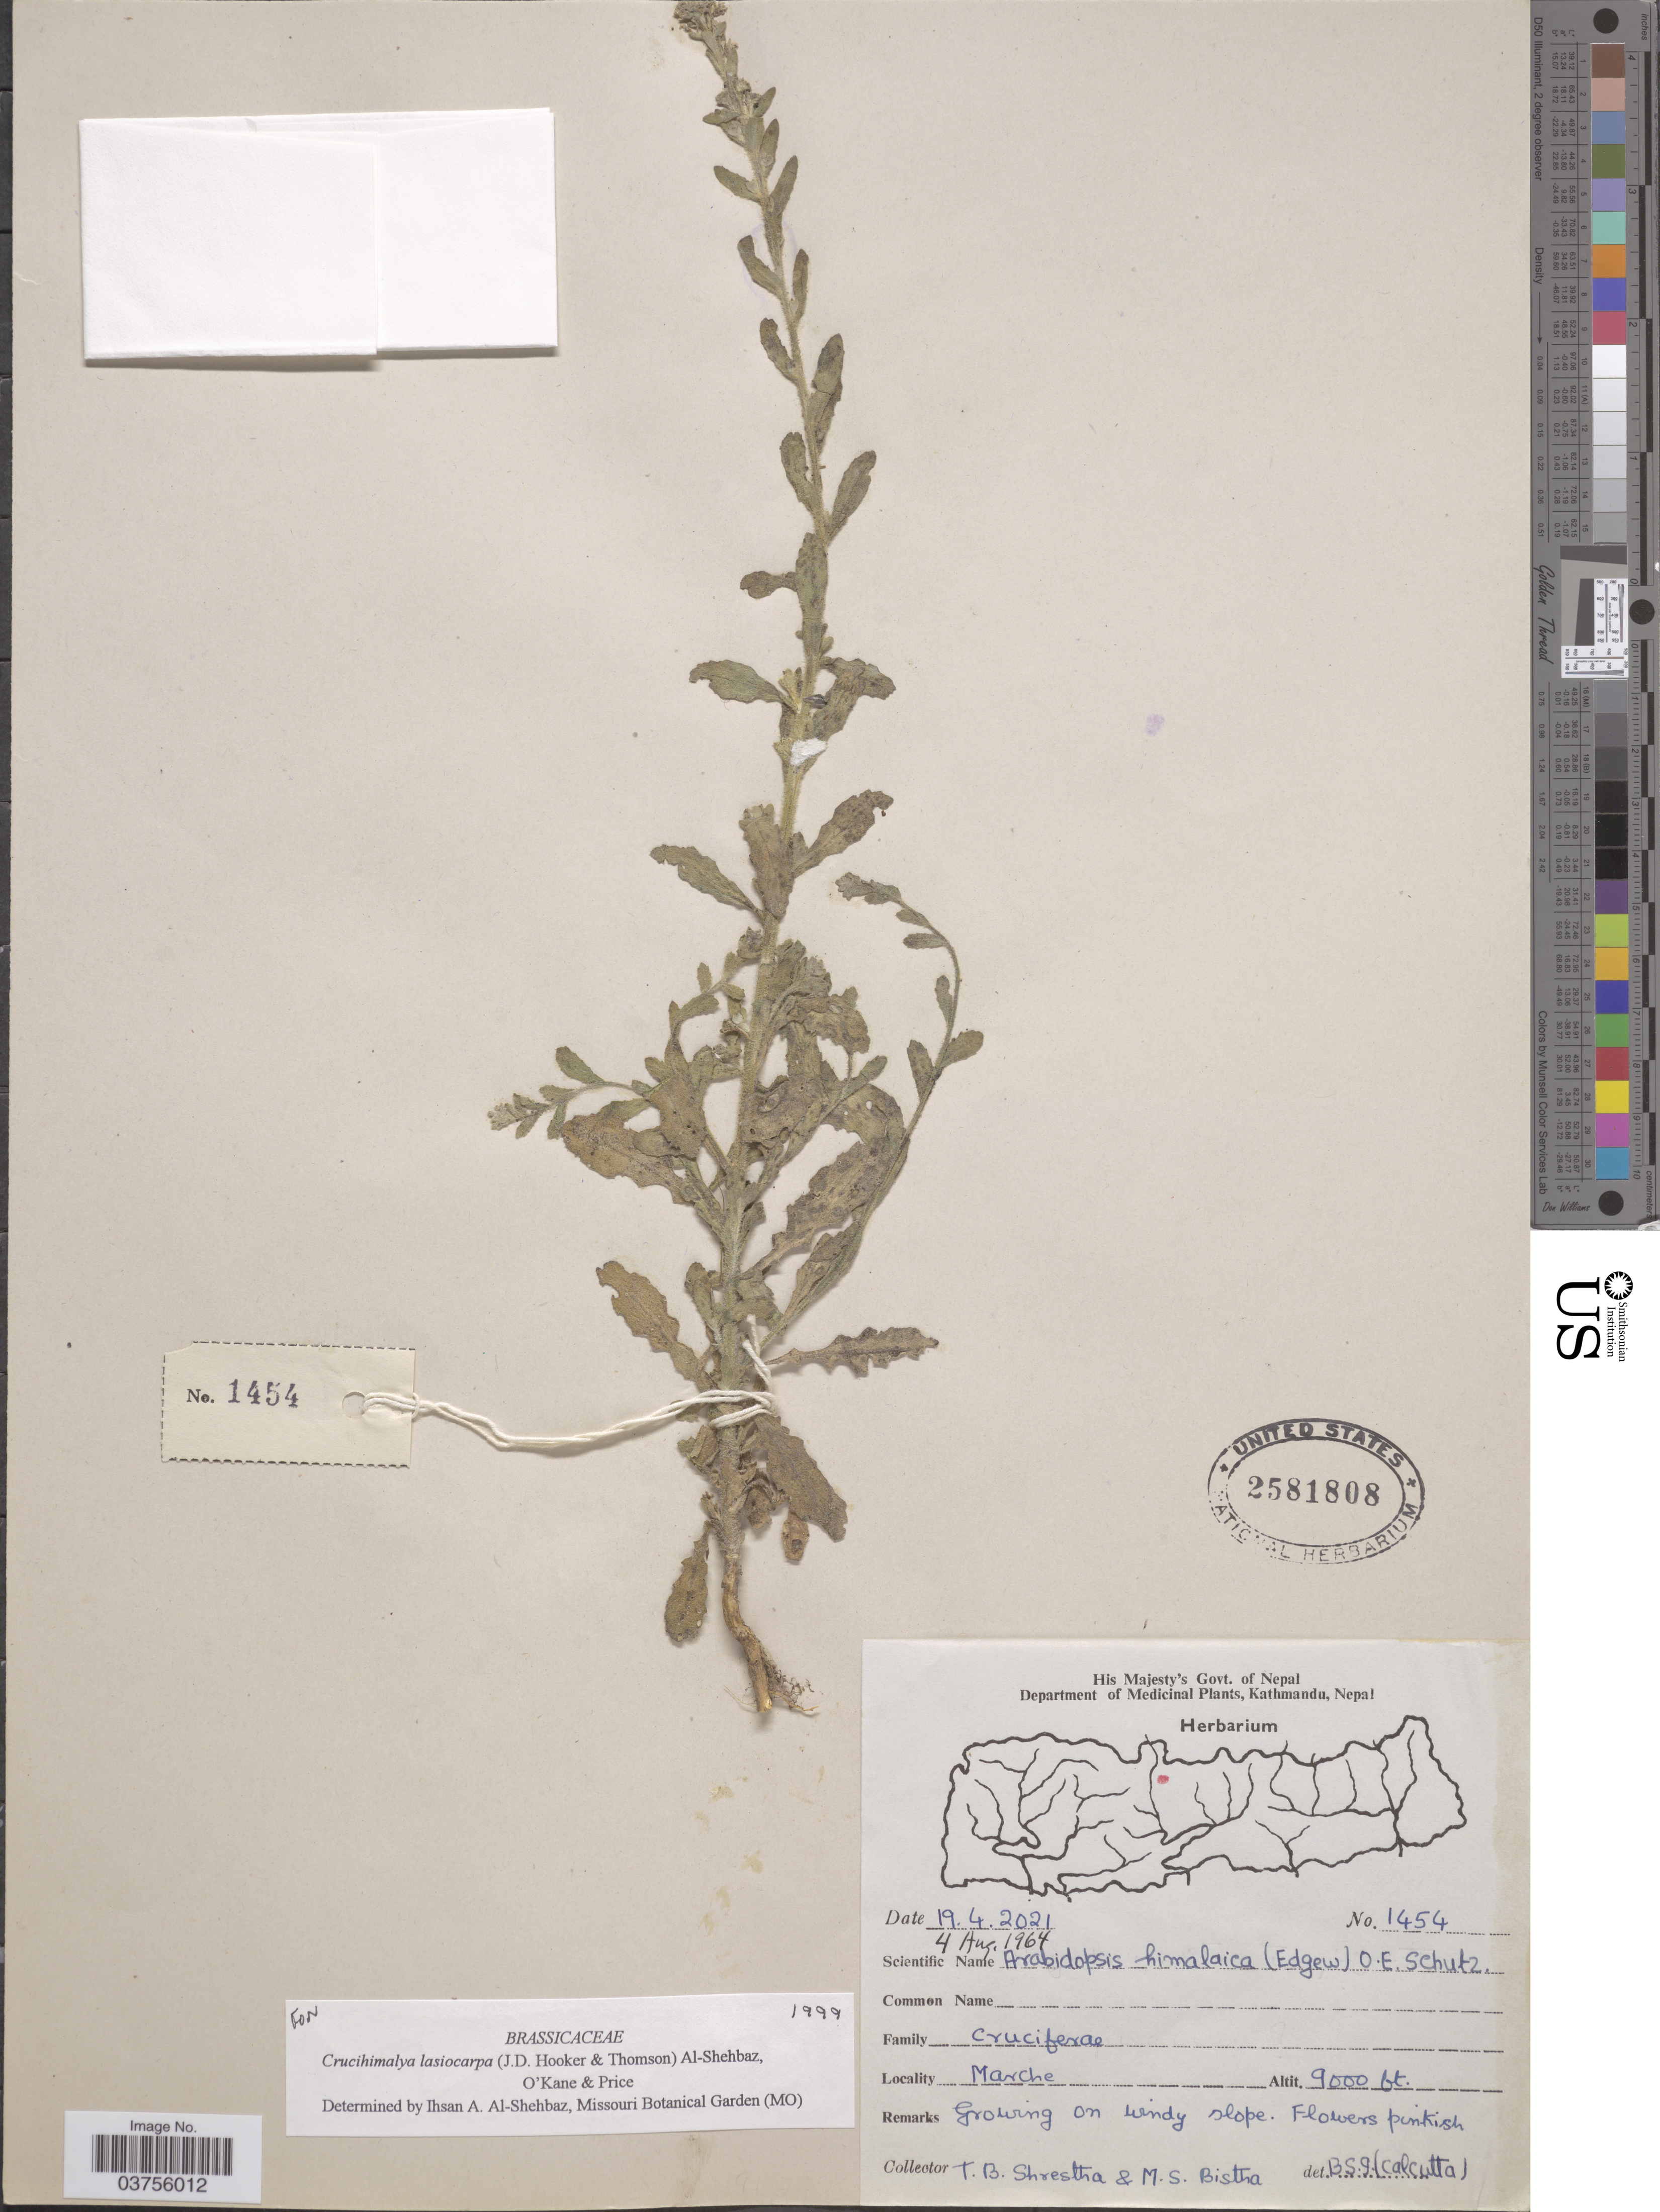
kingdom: Plantae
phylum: Tracheophyta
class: Magnoliopsida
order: Brassicales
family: Brassicaceae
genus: Crucihimalaya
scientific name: Crucihimalaya lasiocarpa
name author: (Hook. f. & Thomson) Al-Shehbaz et al.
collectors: T. B. Shrestha & M. Bistha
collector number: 1454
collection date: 1964-08-04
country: Nepal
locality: Marche.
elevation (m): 2743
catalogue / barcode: US 2581808